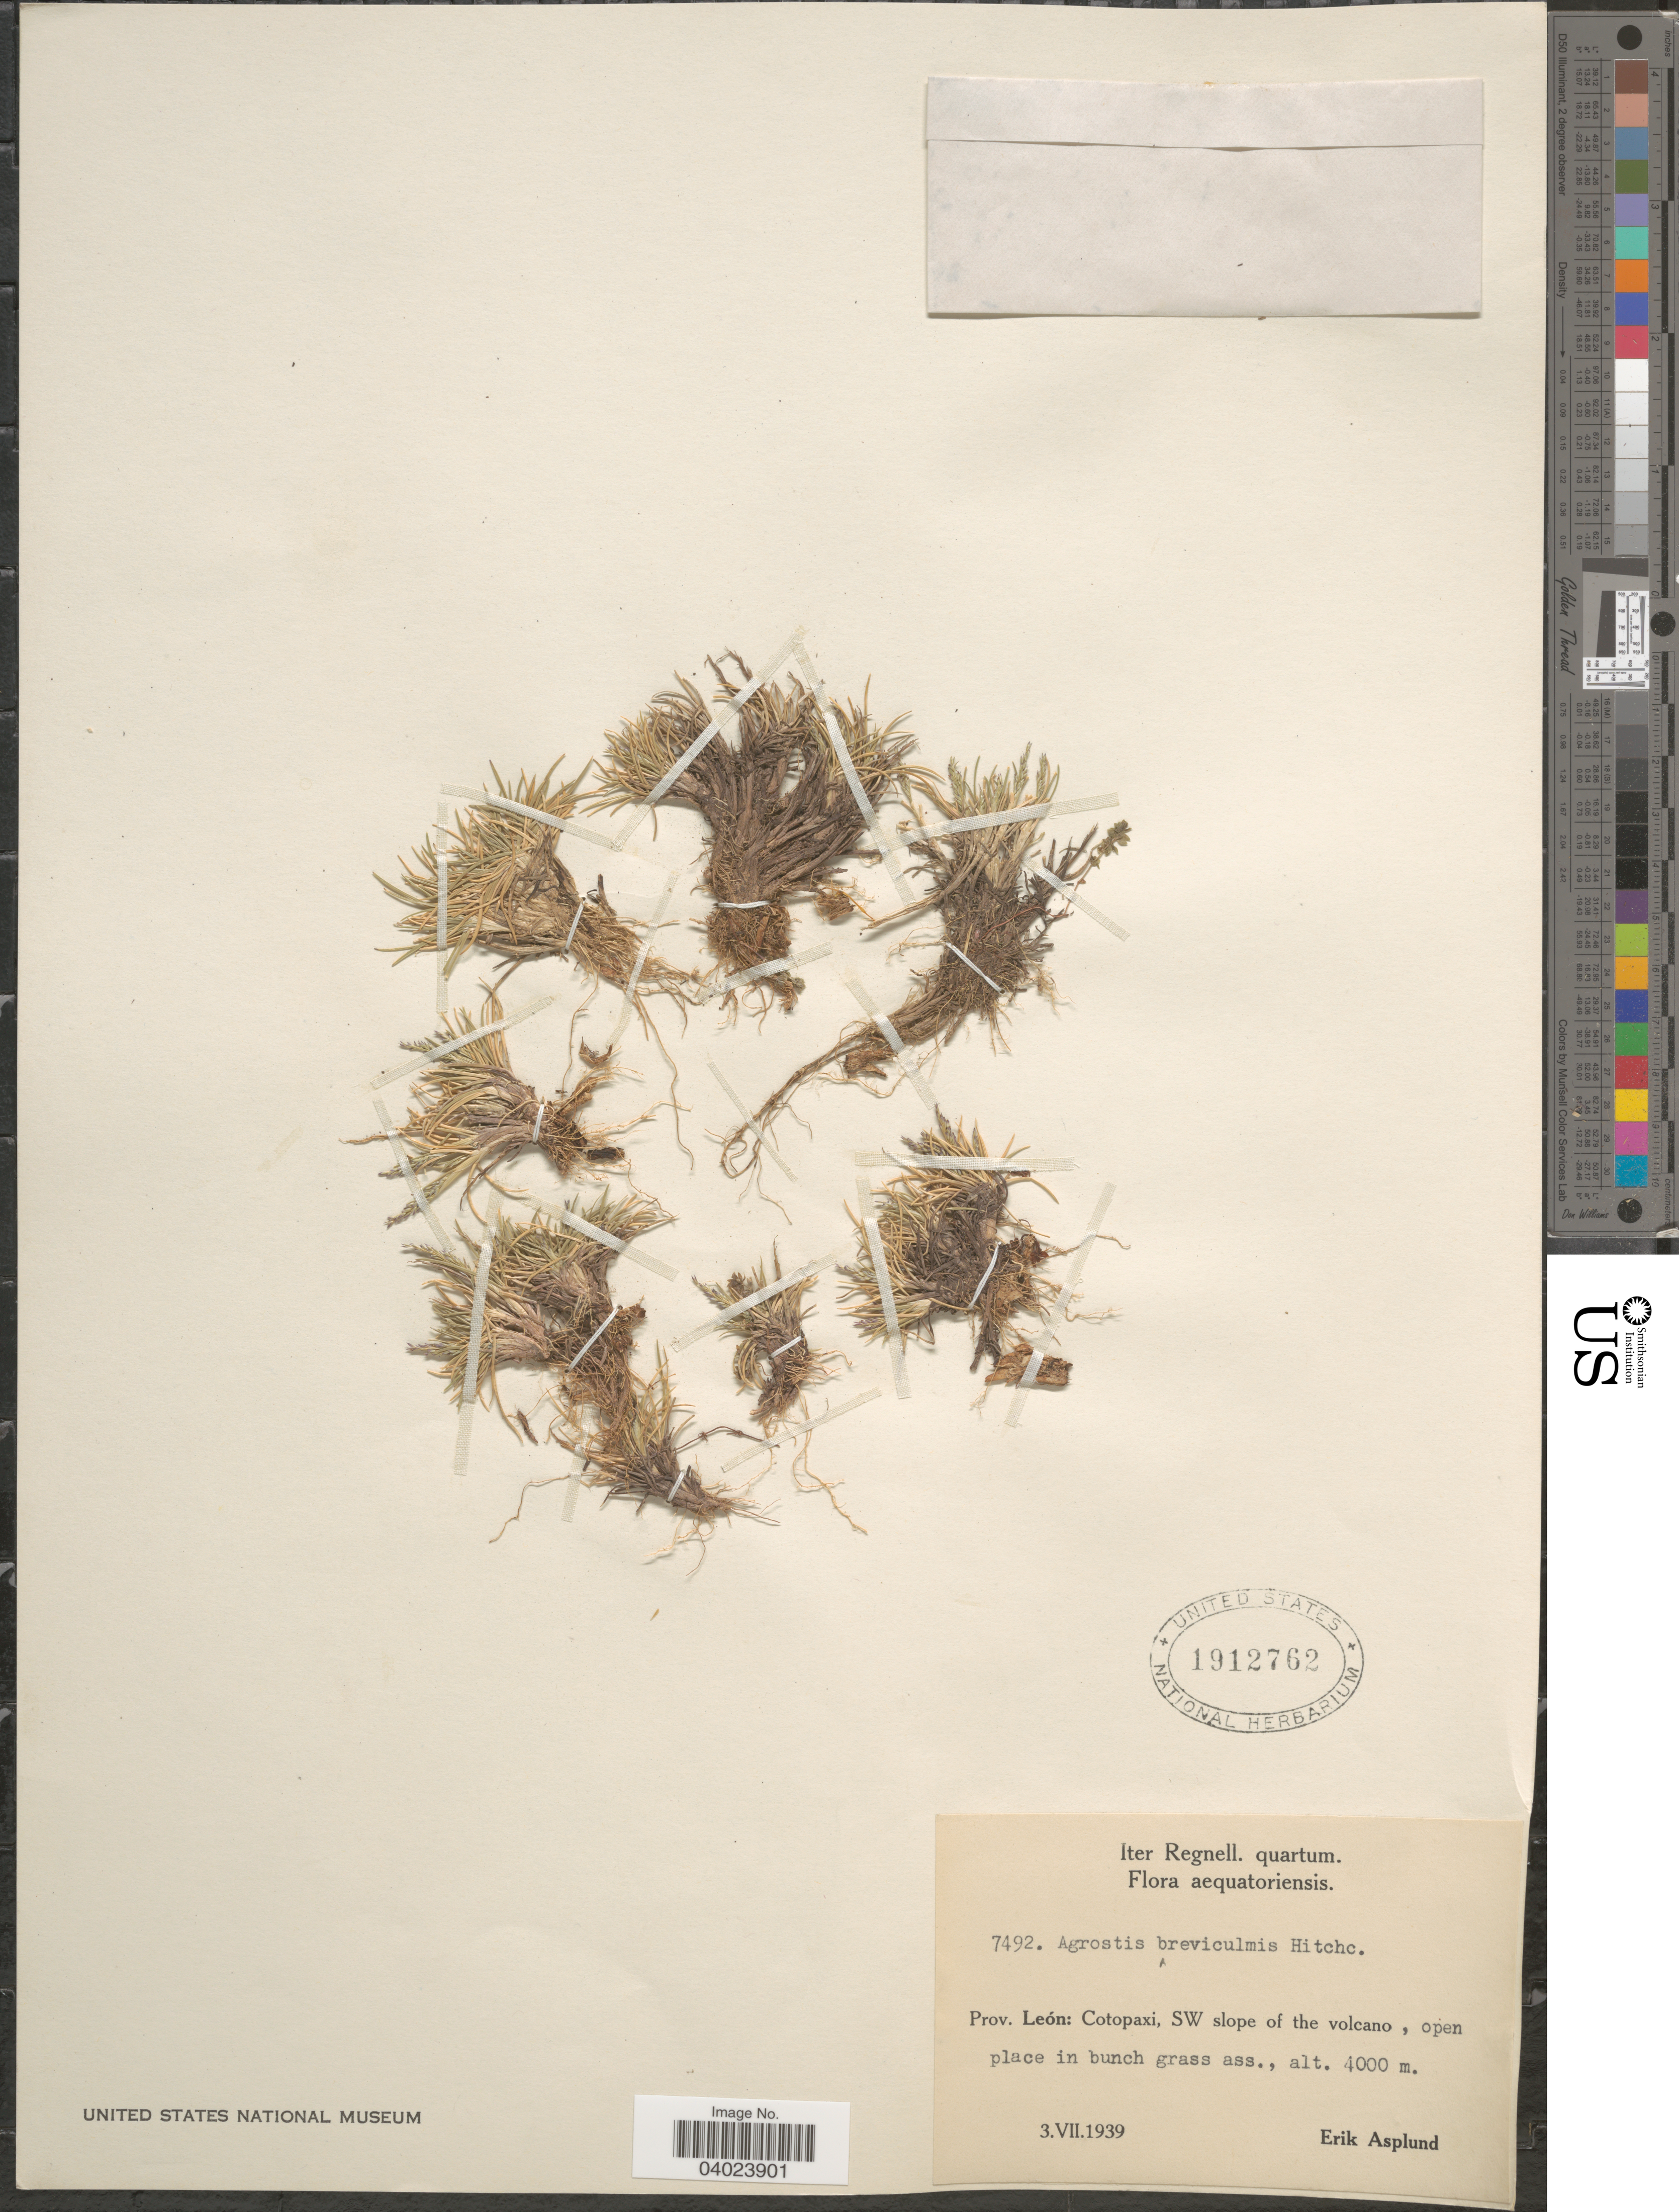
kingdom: Plantae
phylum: Tracheophyta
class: Liliopsida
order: Poales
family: Poaceae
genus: Agrostis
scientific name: Agrostis breviculmis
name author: Hitchc.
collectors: E. Asplund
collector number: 7492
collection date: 1939-07-03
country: Ecuador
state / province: Cotopaxi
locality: Prov. León: SW slope of the volcano.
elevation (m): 4000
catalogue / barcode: US 1912762